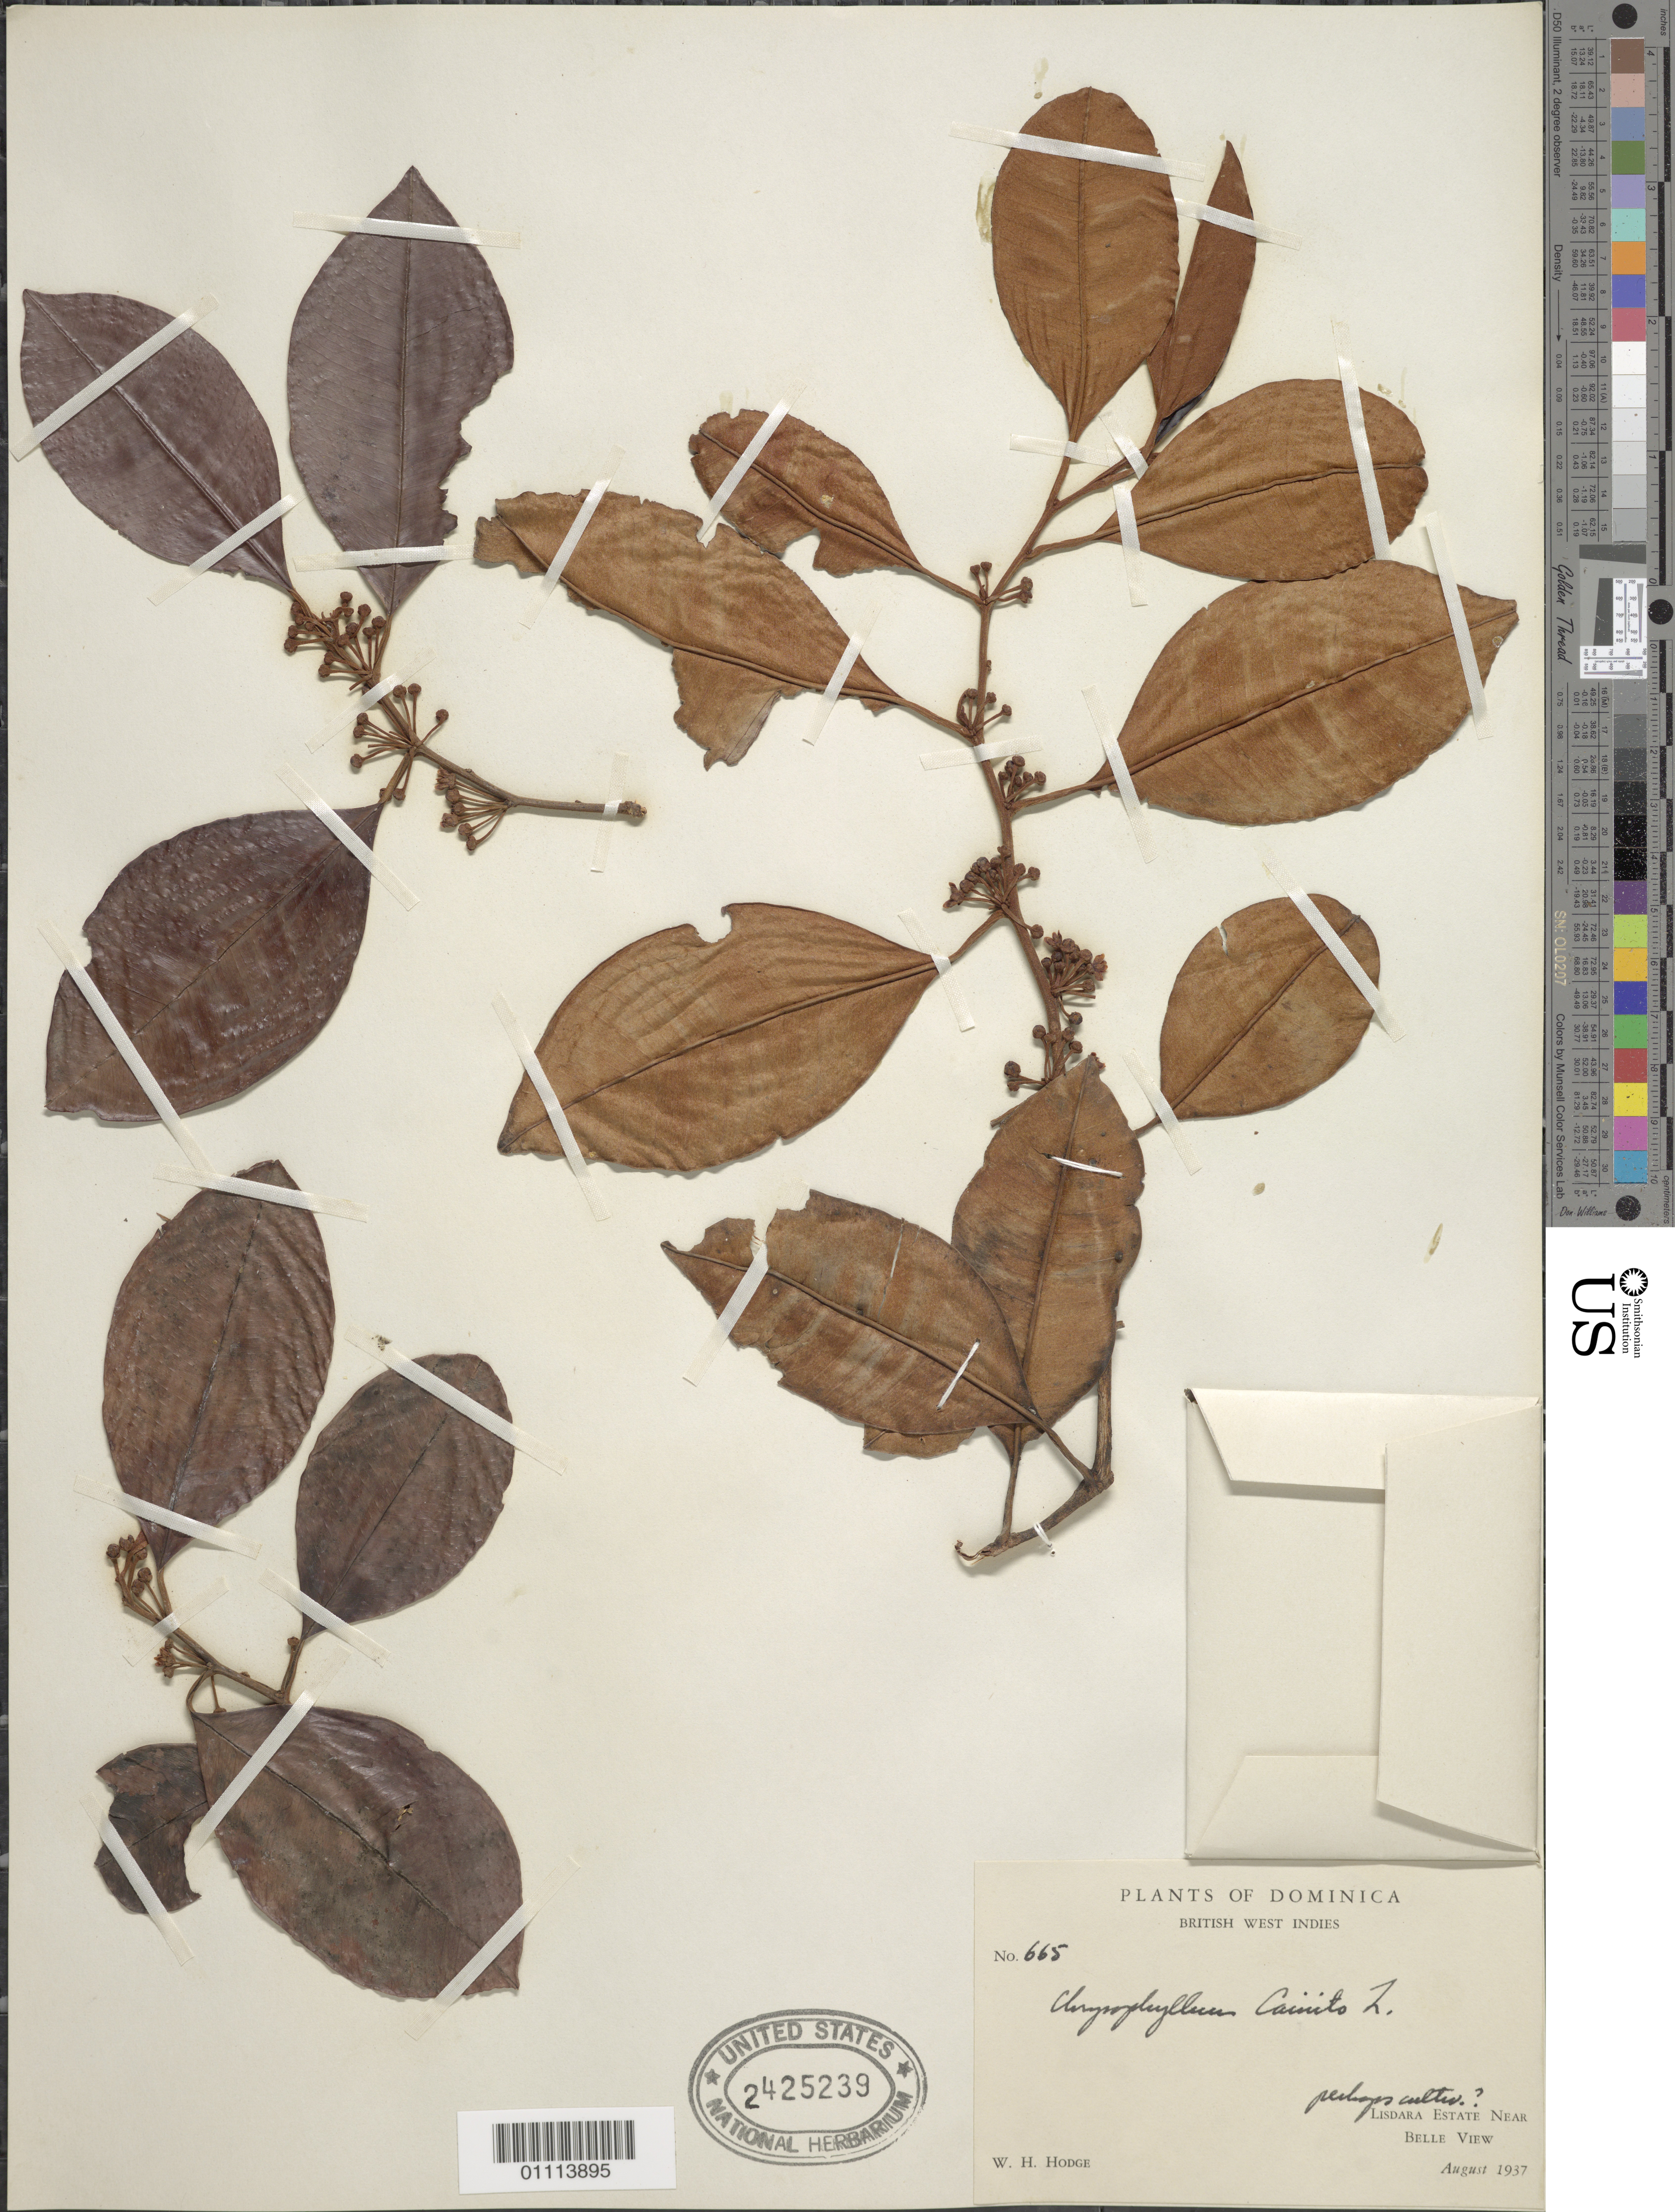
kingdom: Plantae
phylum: Tracheophyta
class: Magnoliopsida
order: Ericales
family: Sapotaceae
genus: Chrysophyllum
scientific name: Chrysophyllum cainito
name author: L.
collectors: W. Hodge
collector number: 665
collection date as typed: Aug 1937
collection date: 1937-08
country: Dominica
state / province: St. Patrick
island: Dominica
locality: Lisdara Estate, near Belle View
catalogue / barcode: US 2425239